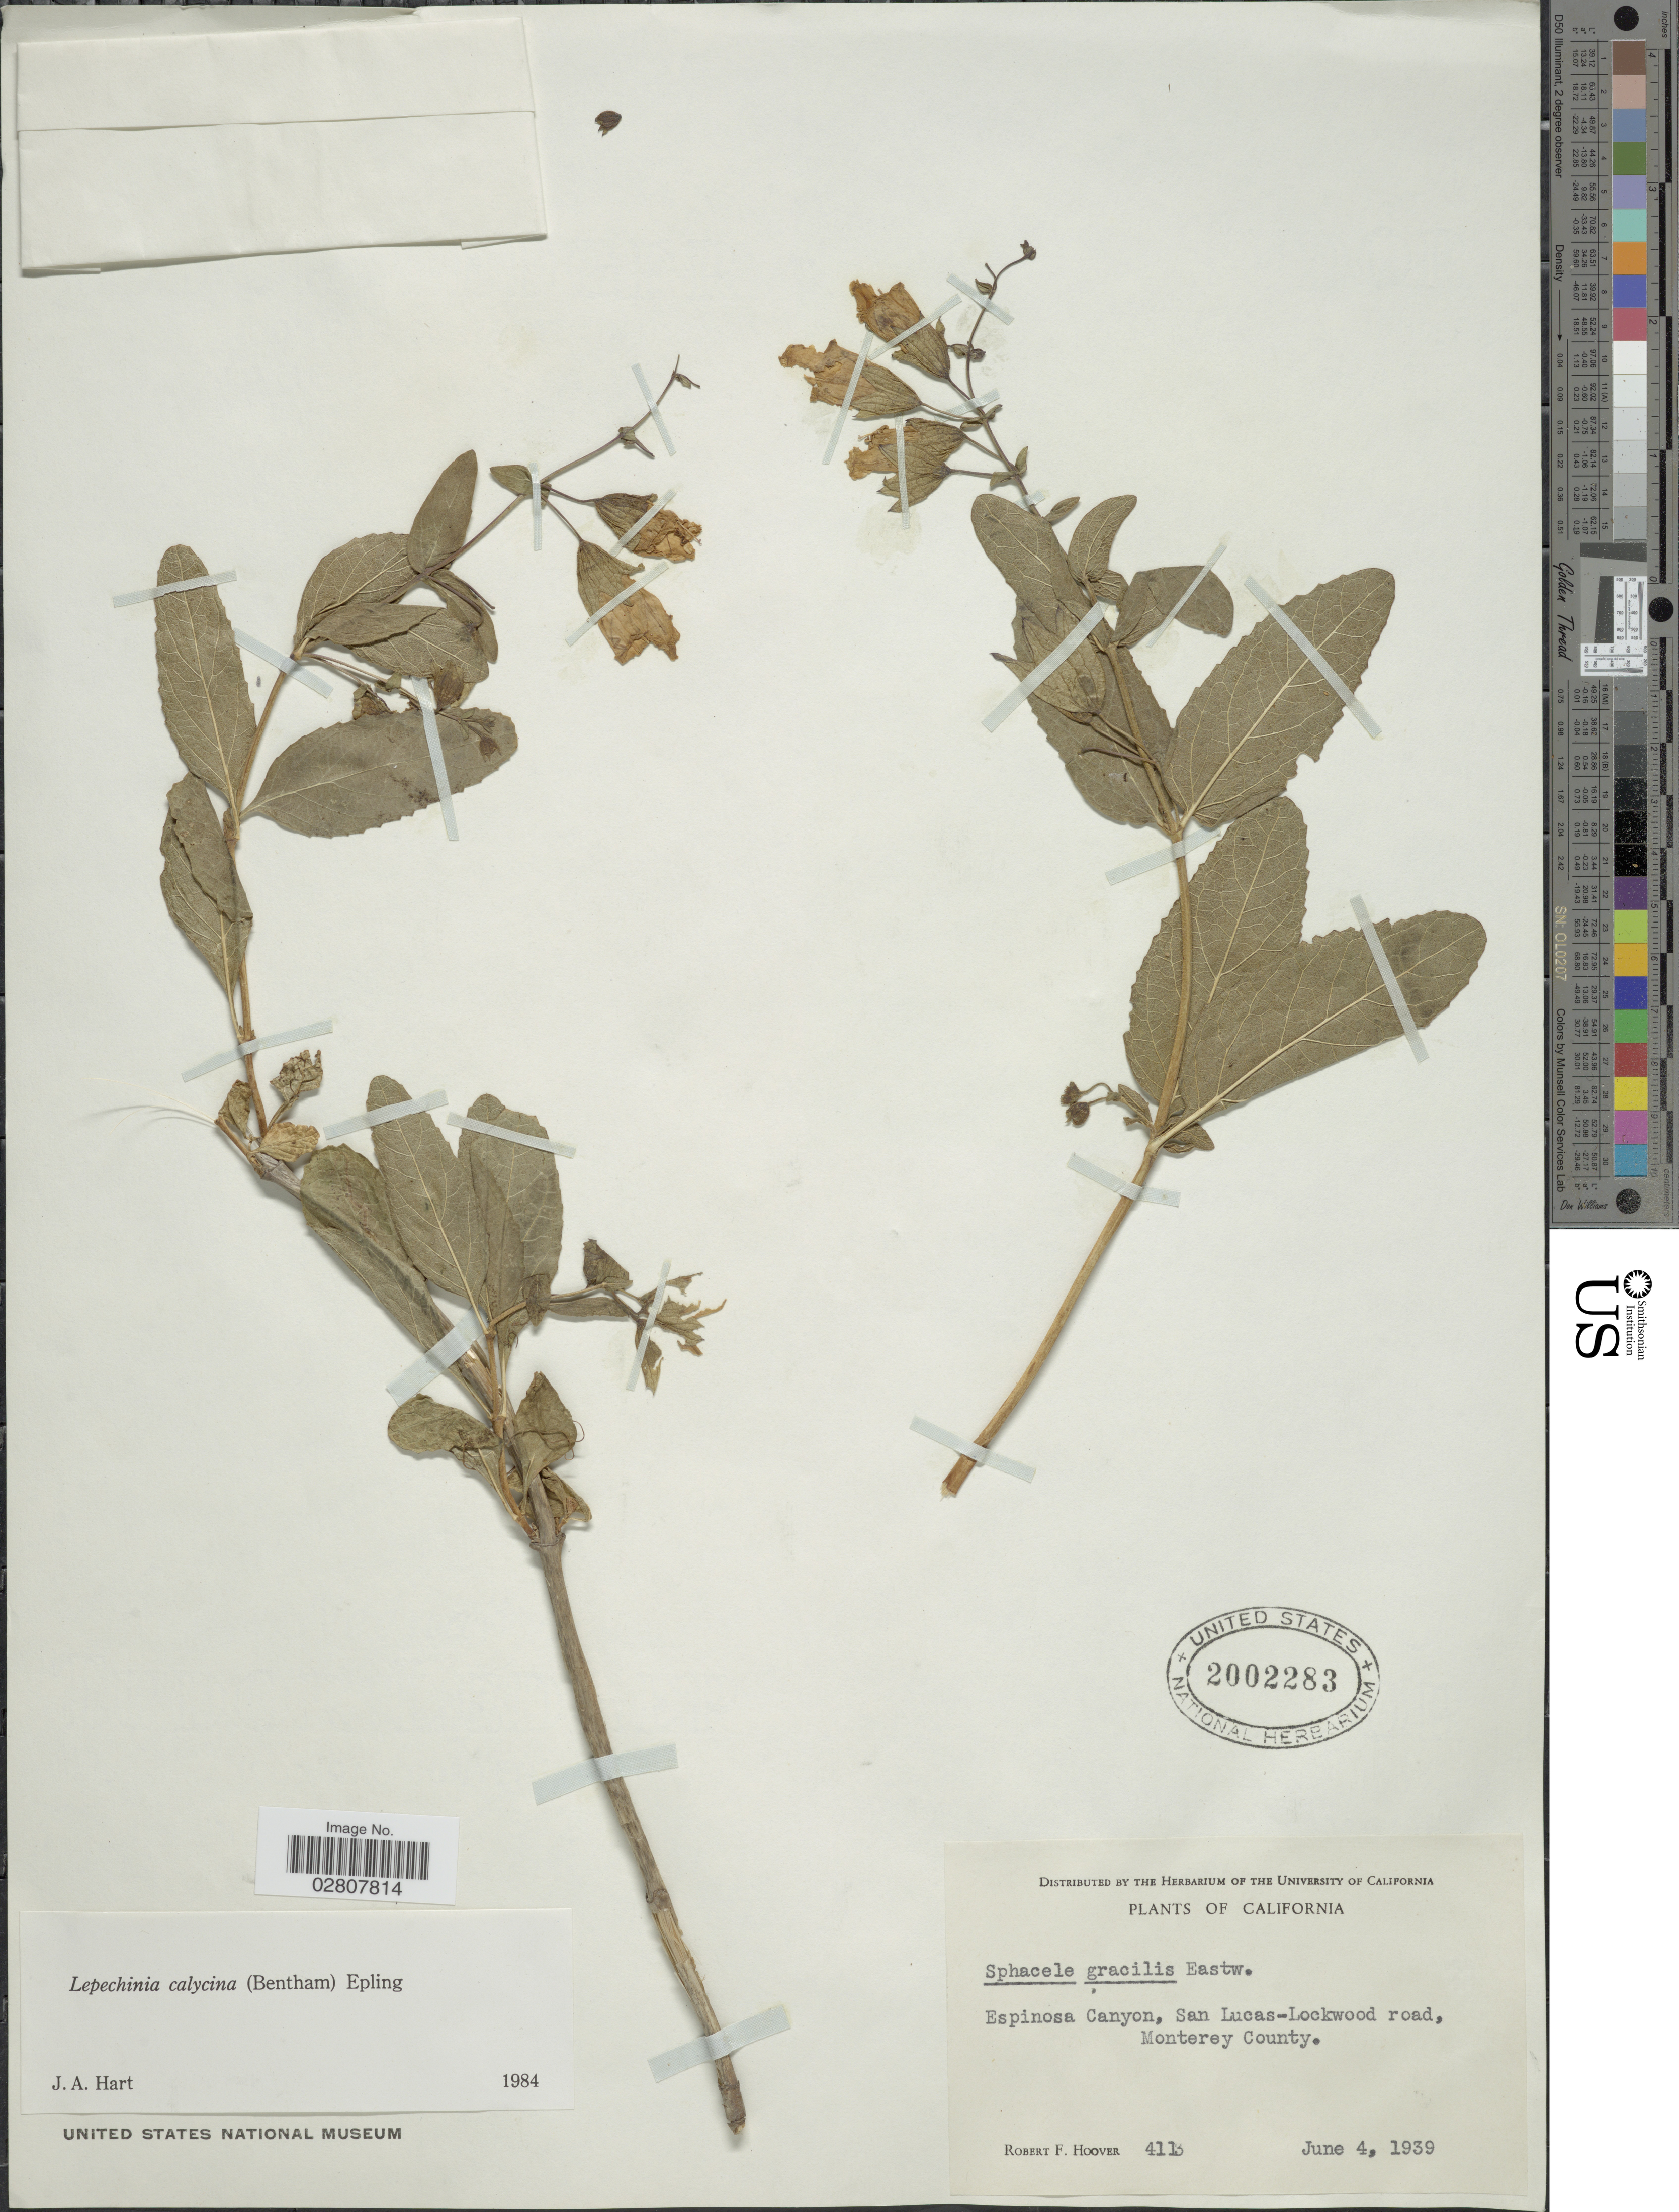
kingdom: Plantae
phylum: Tracheophyta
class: Magnoliopsida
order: Lamiales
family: Lamiaceae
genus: Lepechinia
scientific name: Lepechinia calycina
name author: (Benth.) Epling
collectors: R. F. Hoover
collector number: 4113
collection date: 1939-06-04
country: United States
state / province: California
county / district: Monterey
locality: Espinosa Canyon, San Lucas-Lockwood road, Monterey County.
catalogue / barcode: US 2002283